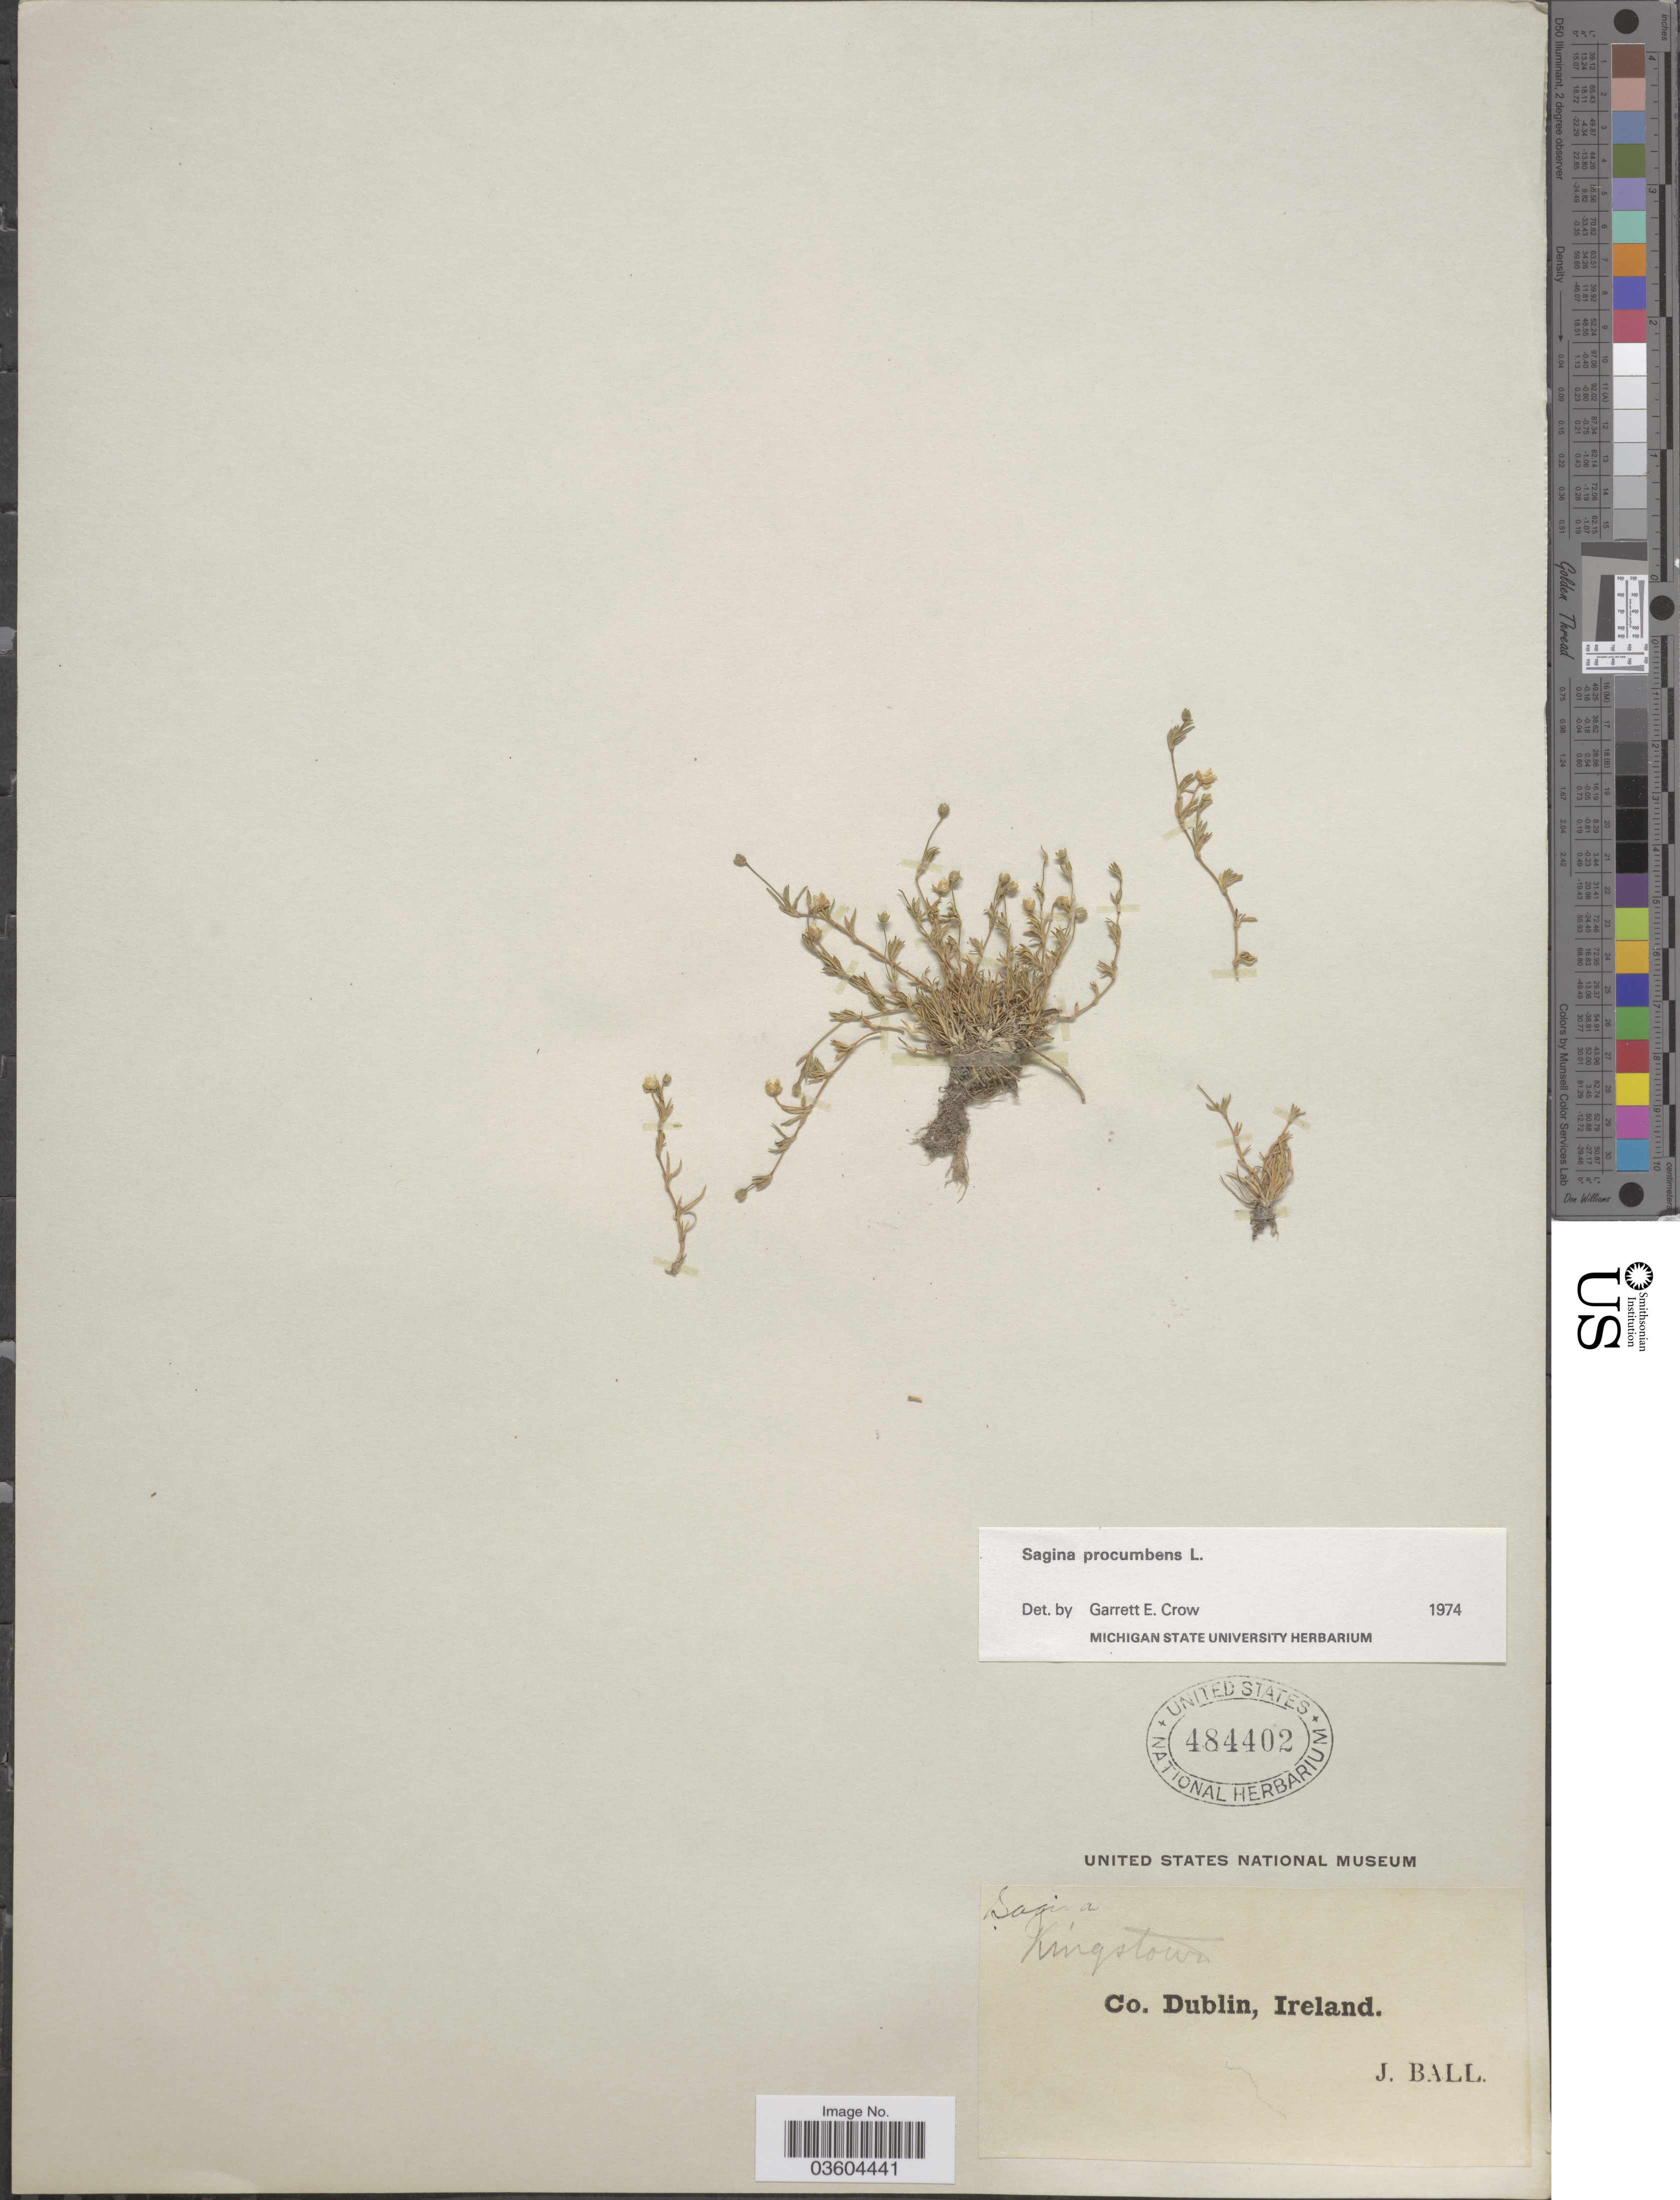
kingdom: Plantae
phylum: Tracheophyta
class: Magnoliopsida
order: Caryophyllales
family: Caryophyllaceae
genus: Sagina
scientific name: Sagina procumbens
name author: L.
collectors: J. Ball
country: Ireland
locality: Kingston. Co. Dublin.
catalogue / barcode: US 484402